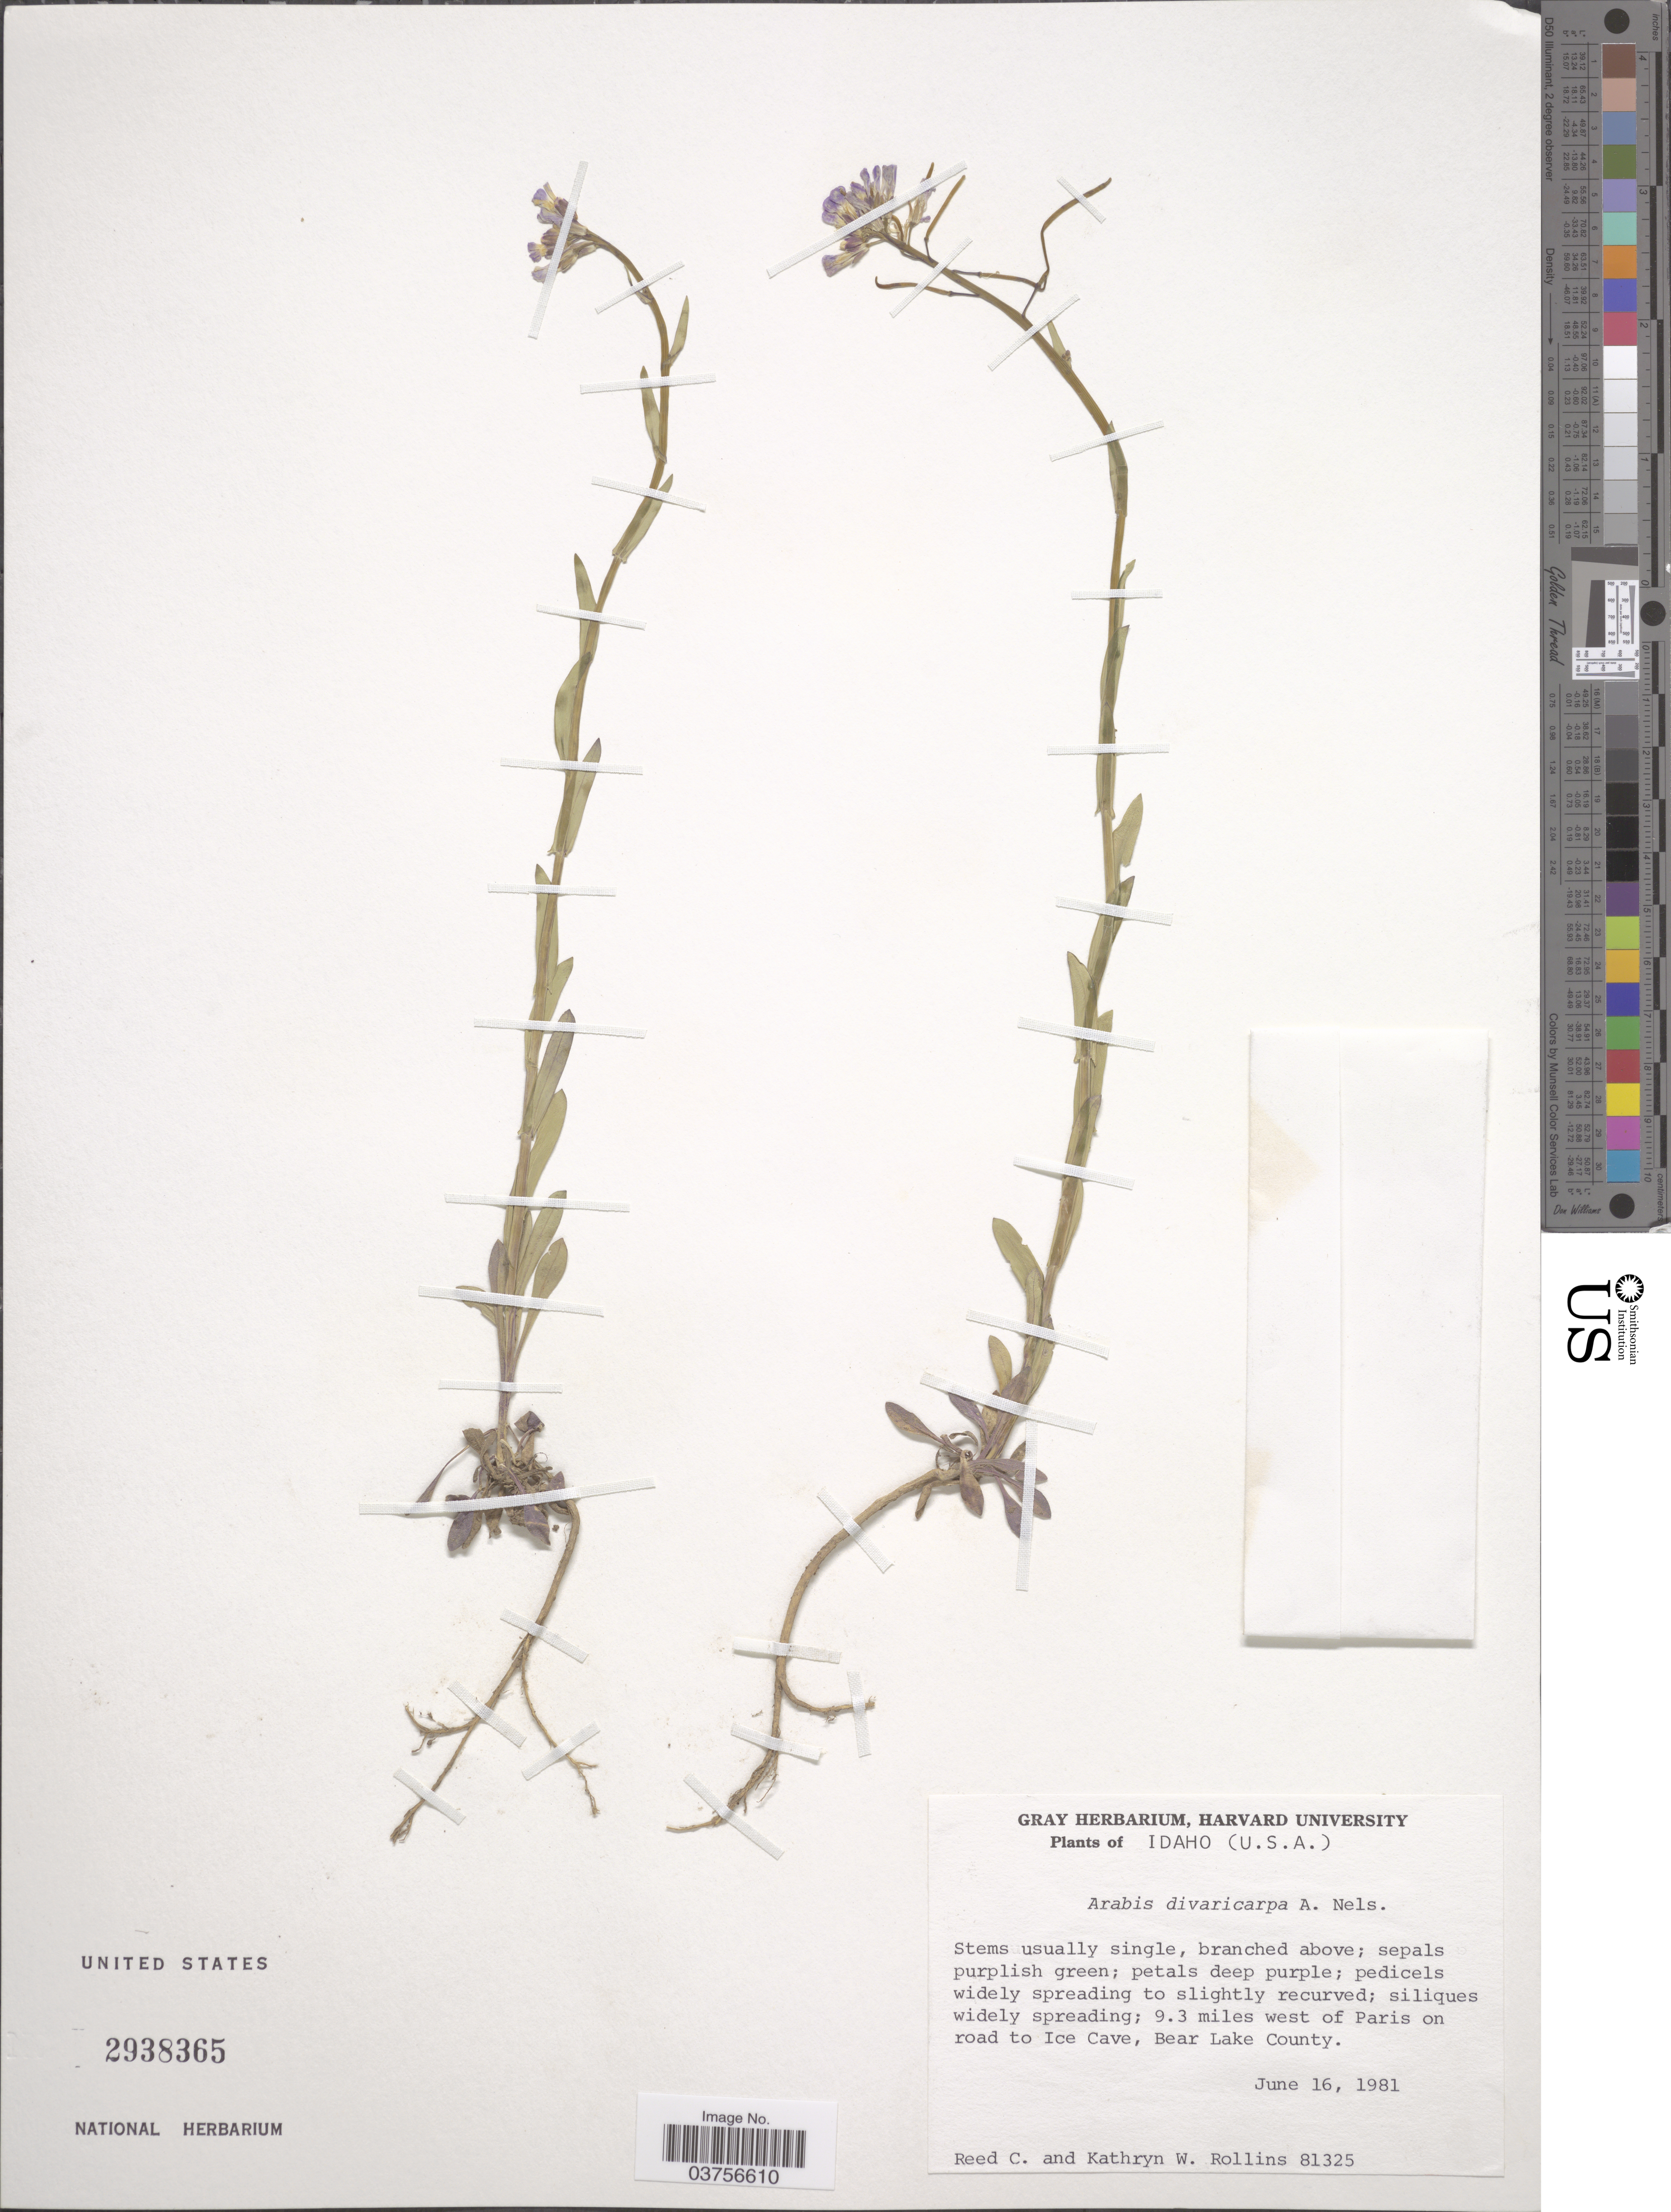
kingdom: Plantae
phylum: Tracheophyta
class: Magnoliopsida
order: Brassicales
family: Brassicaceae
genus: Arabis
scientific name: Arabis divaricarpa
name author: A. Nelson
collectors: R. C. Rollins & K. W. Rollins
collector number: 81325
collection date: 1981-06-16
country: United States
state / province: Idaho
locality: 9.3 miles west of Paris on road to Ice Cave, Bear Lake County.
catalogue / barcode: US 2938365